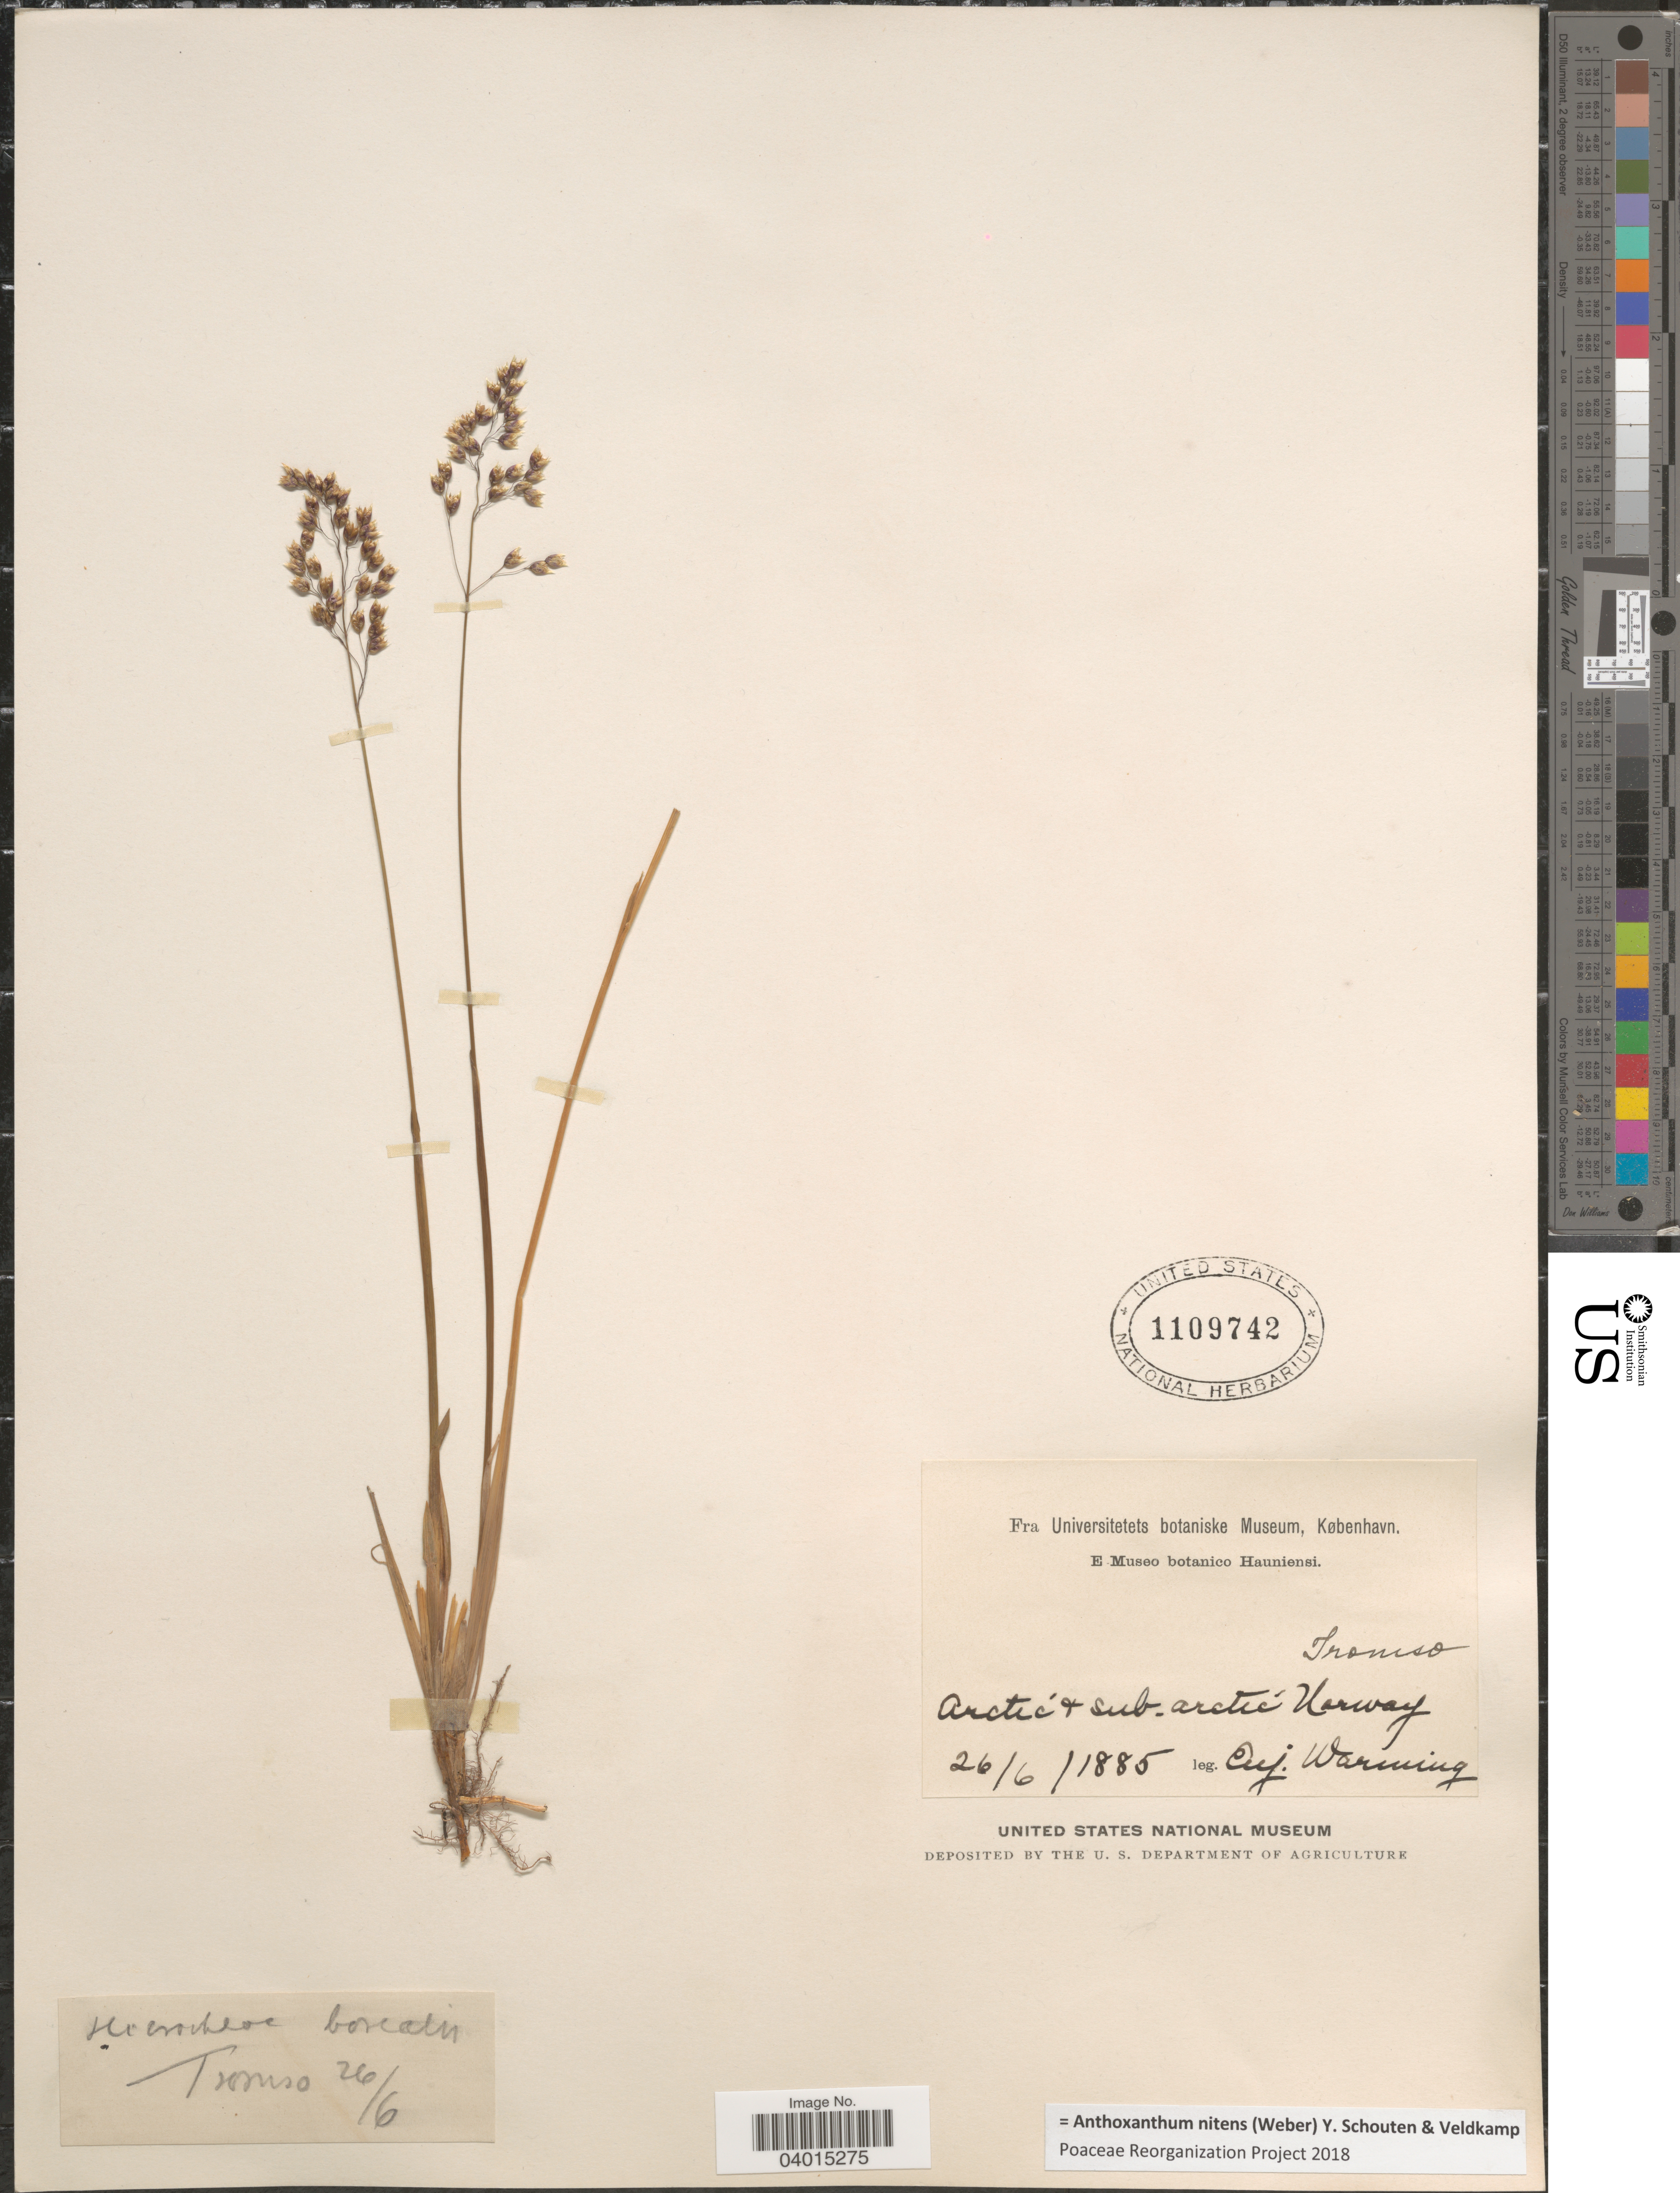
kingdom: Plantae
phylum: Tracheophyta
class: Liliopsida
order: Poales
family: Poaceae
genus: Anthoxanthum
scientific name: Anthoxanthum nitens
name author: (G.H. Weber) R.T.A. Schouten & Veldkamp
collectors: E. Warming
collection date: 1885-06-26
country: Norway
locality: Tromso. Arctic' & Sub. arctic Norway.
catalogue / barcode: US 1109742